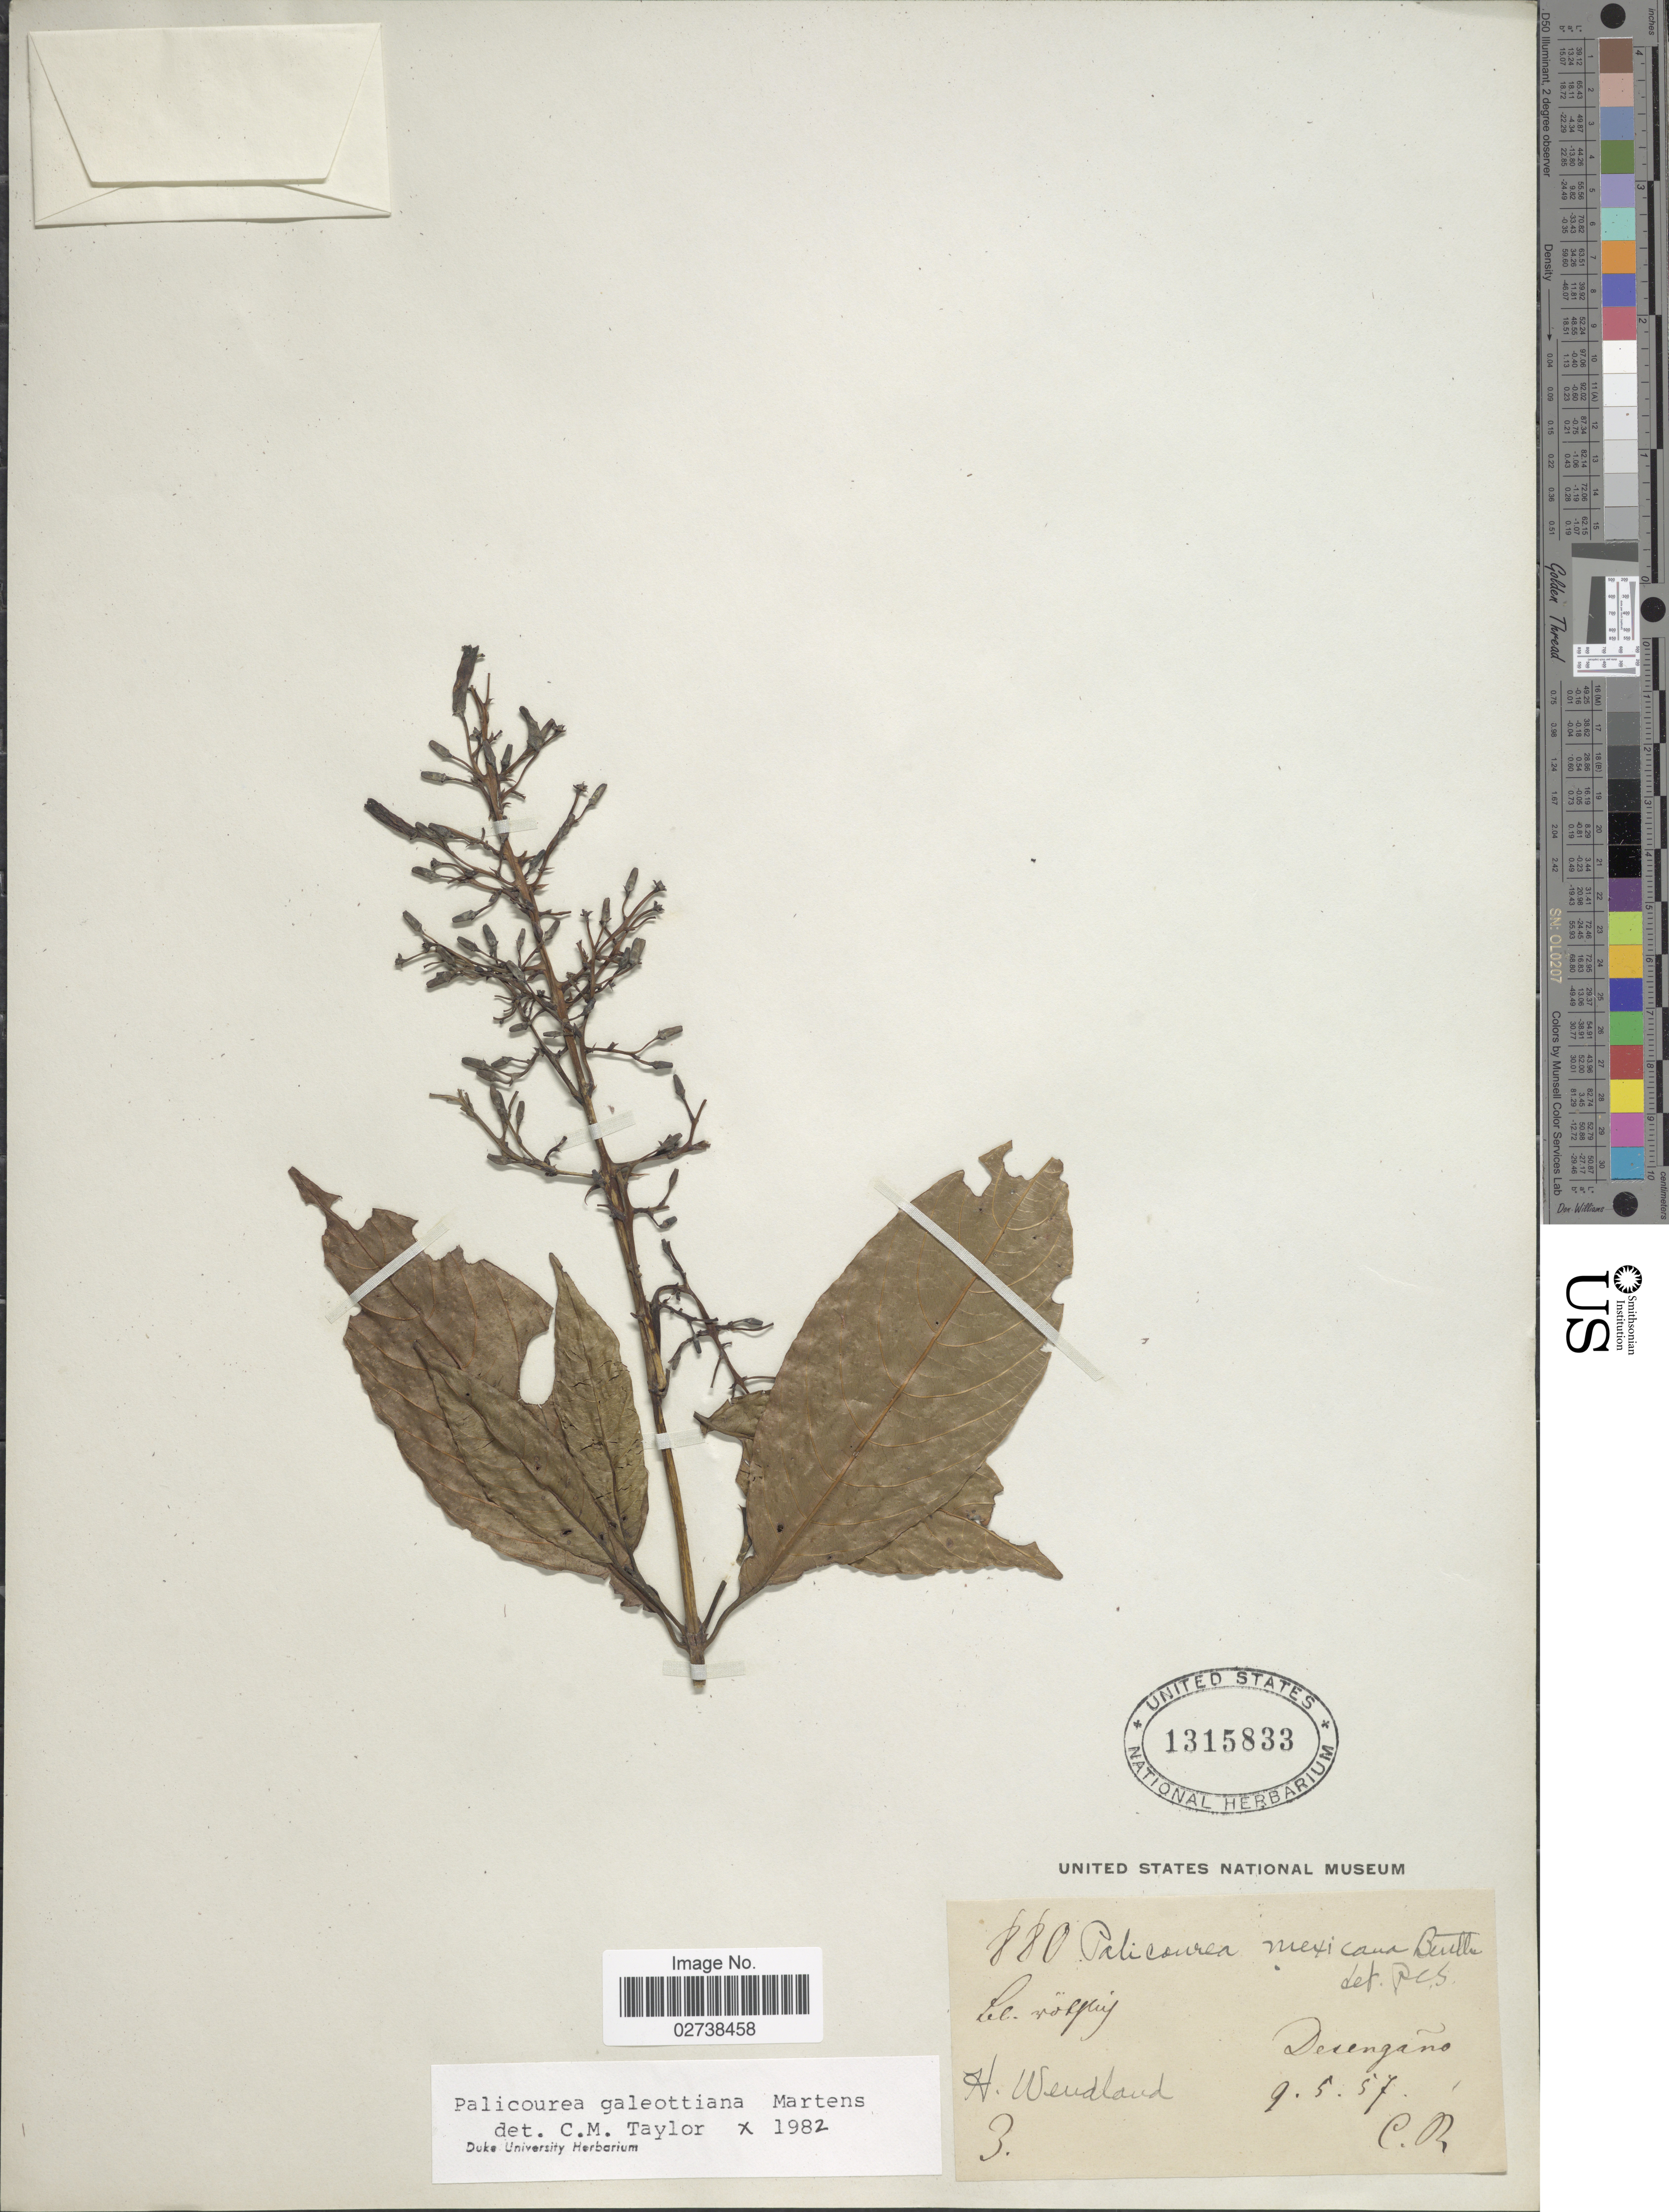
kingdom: Plantae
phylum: Tracheophyta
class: Magnoliopsida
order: Gentianales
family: Rubiaceae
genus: Palicourea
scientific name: Palicourea galeottiana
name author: M. Martens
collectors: H. A. Wendland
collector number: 880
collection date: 1857-05-09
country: Costa Rica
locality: Desengaño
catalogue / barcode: US 1315833